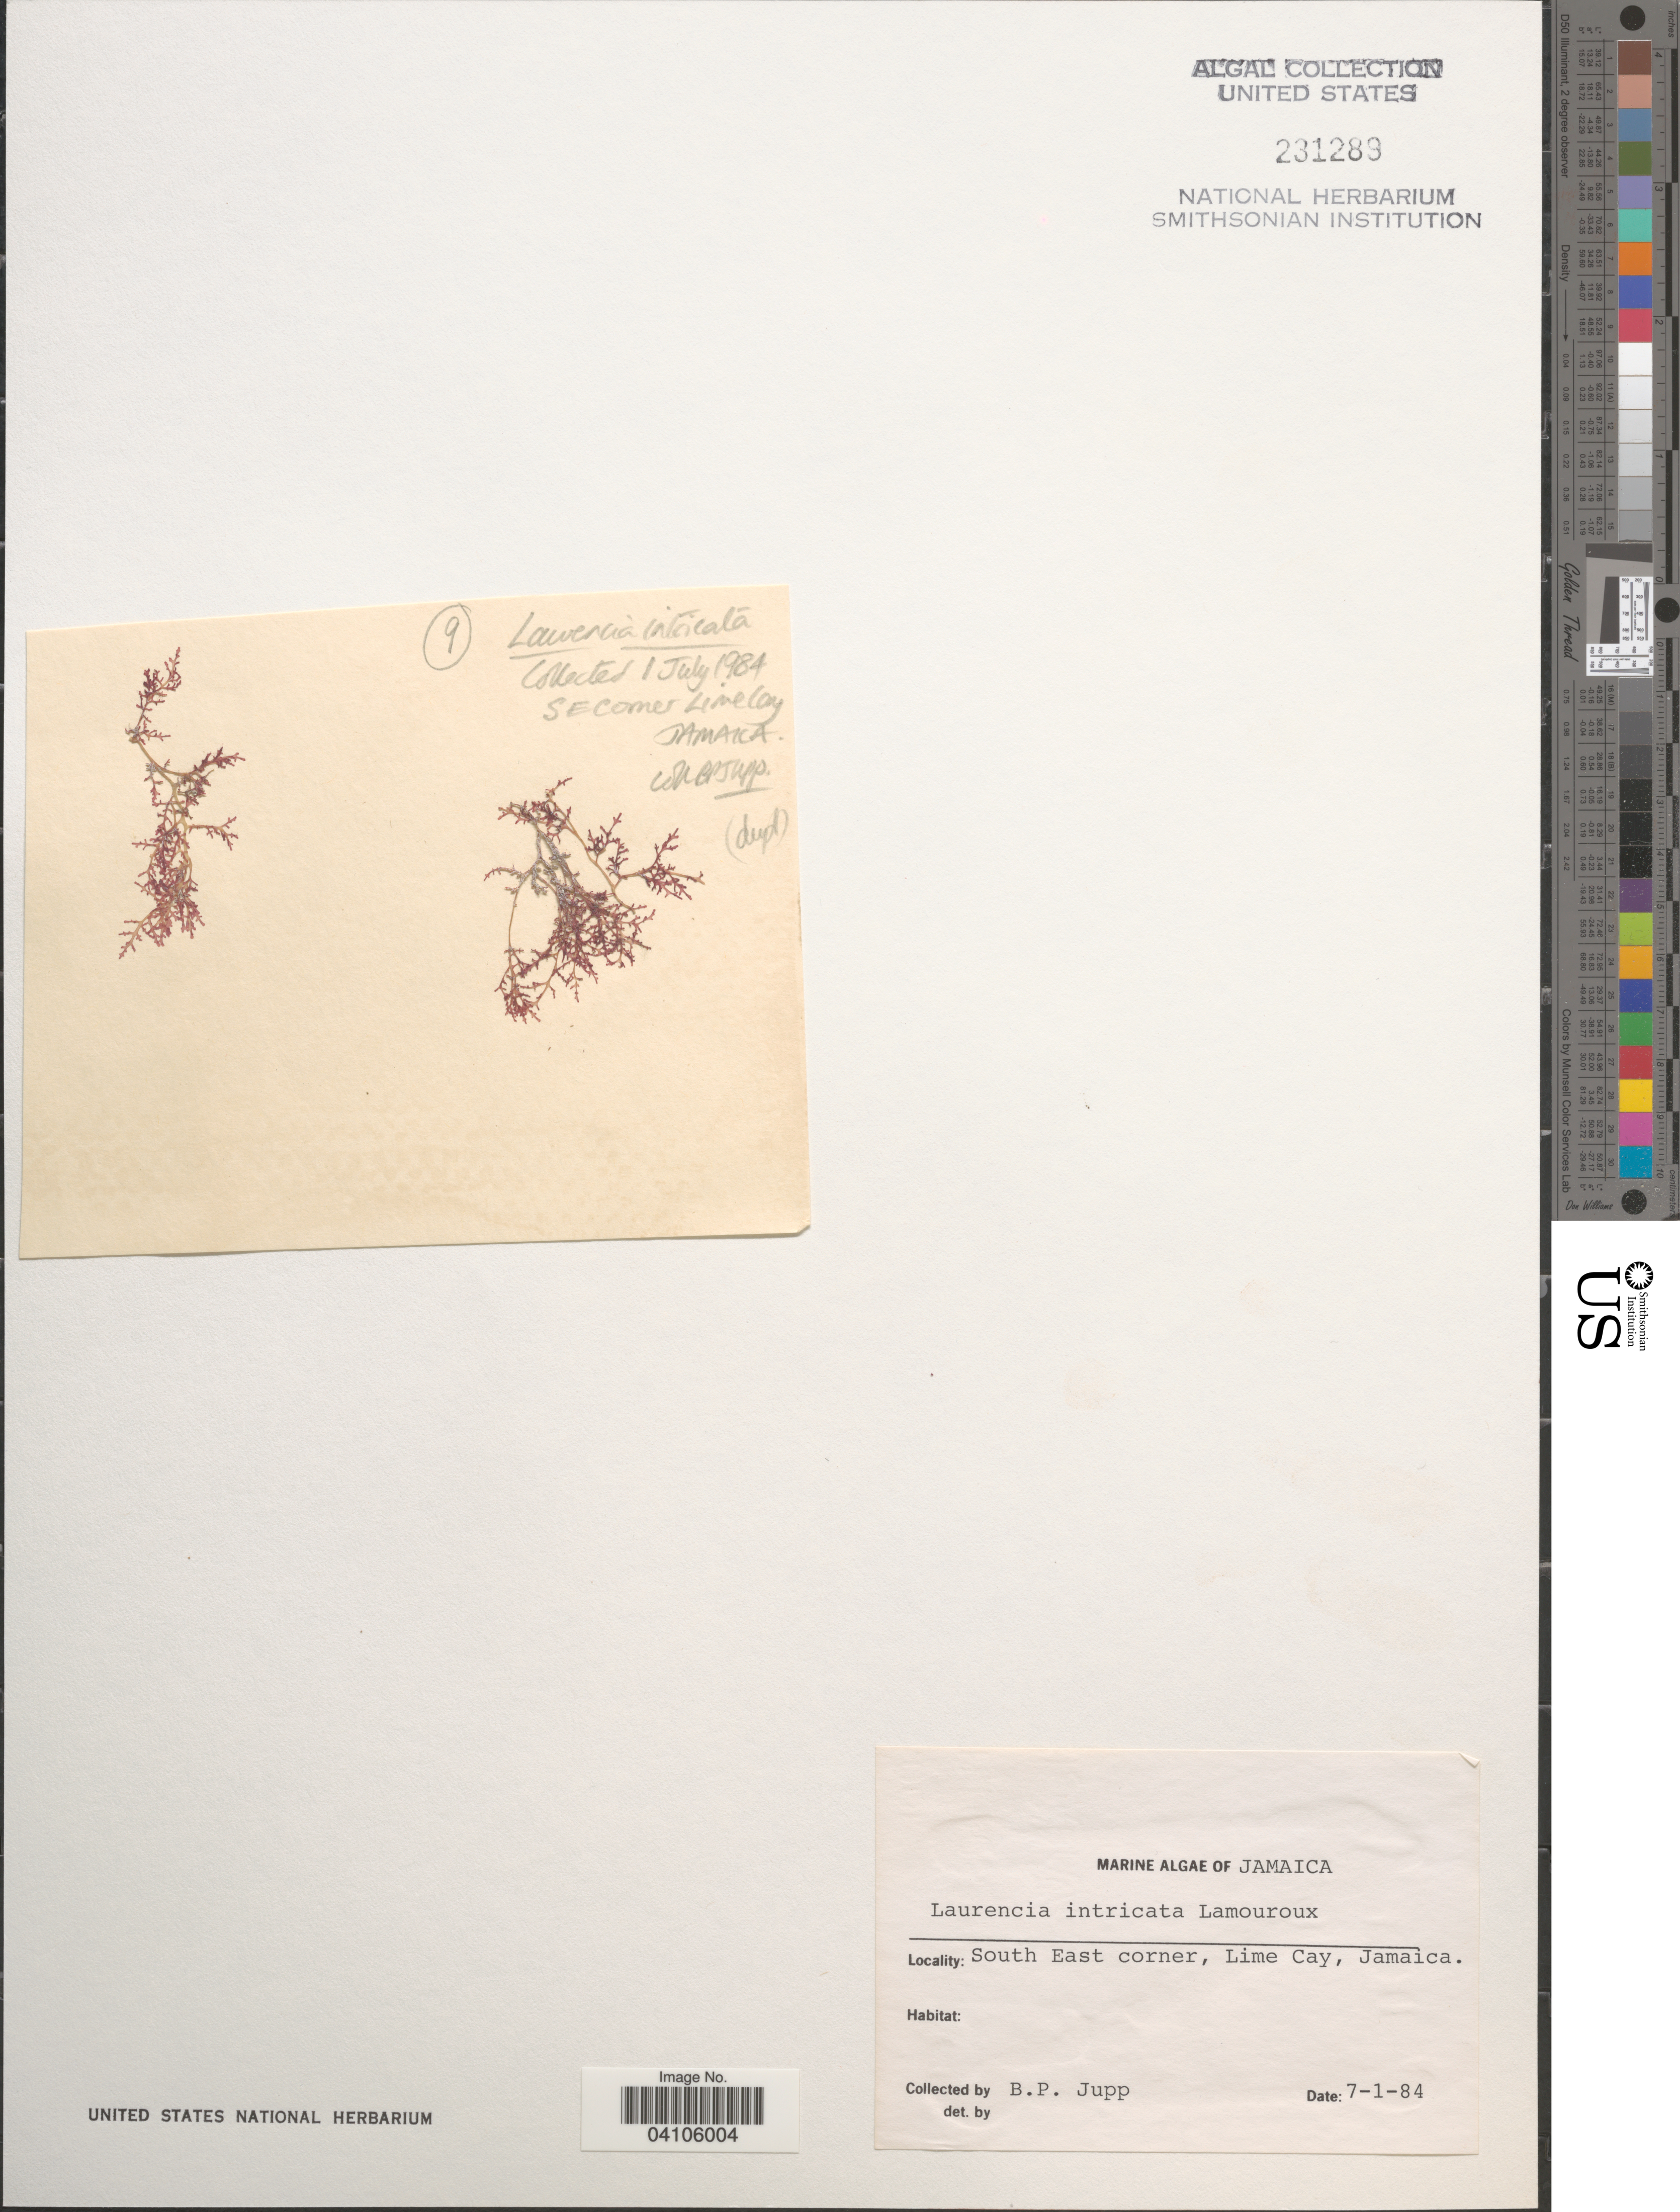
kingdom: Plantae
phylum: Rhodophyta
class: Florideophyceae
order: Ceramiales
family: Rhodomelaceae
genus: Laurencia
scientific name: Laurencia intricata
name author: J.V.Lamouroux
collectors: B. Jupp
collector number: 9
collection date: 1984-07-01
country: Jamaica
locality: South East corner, Lime Cay.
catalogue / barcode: US 231289